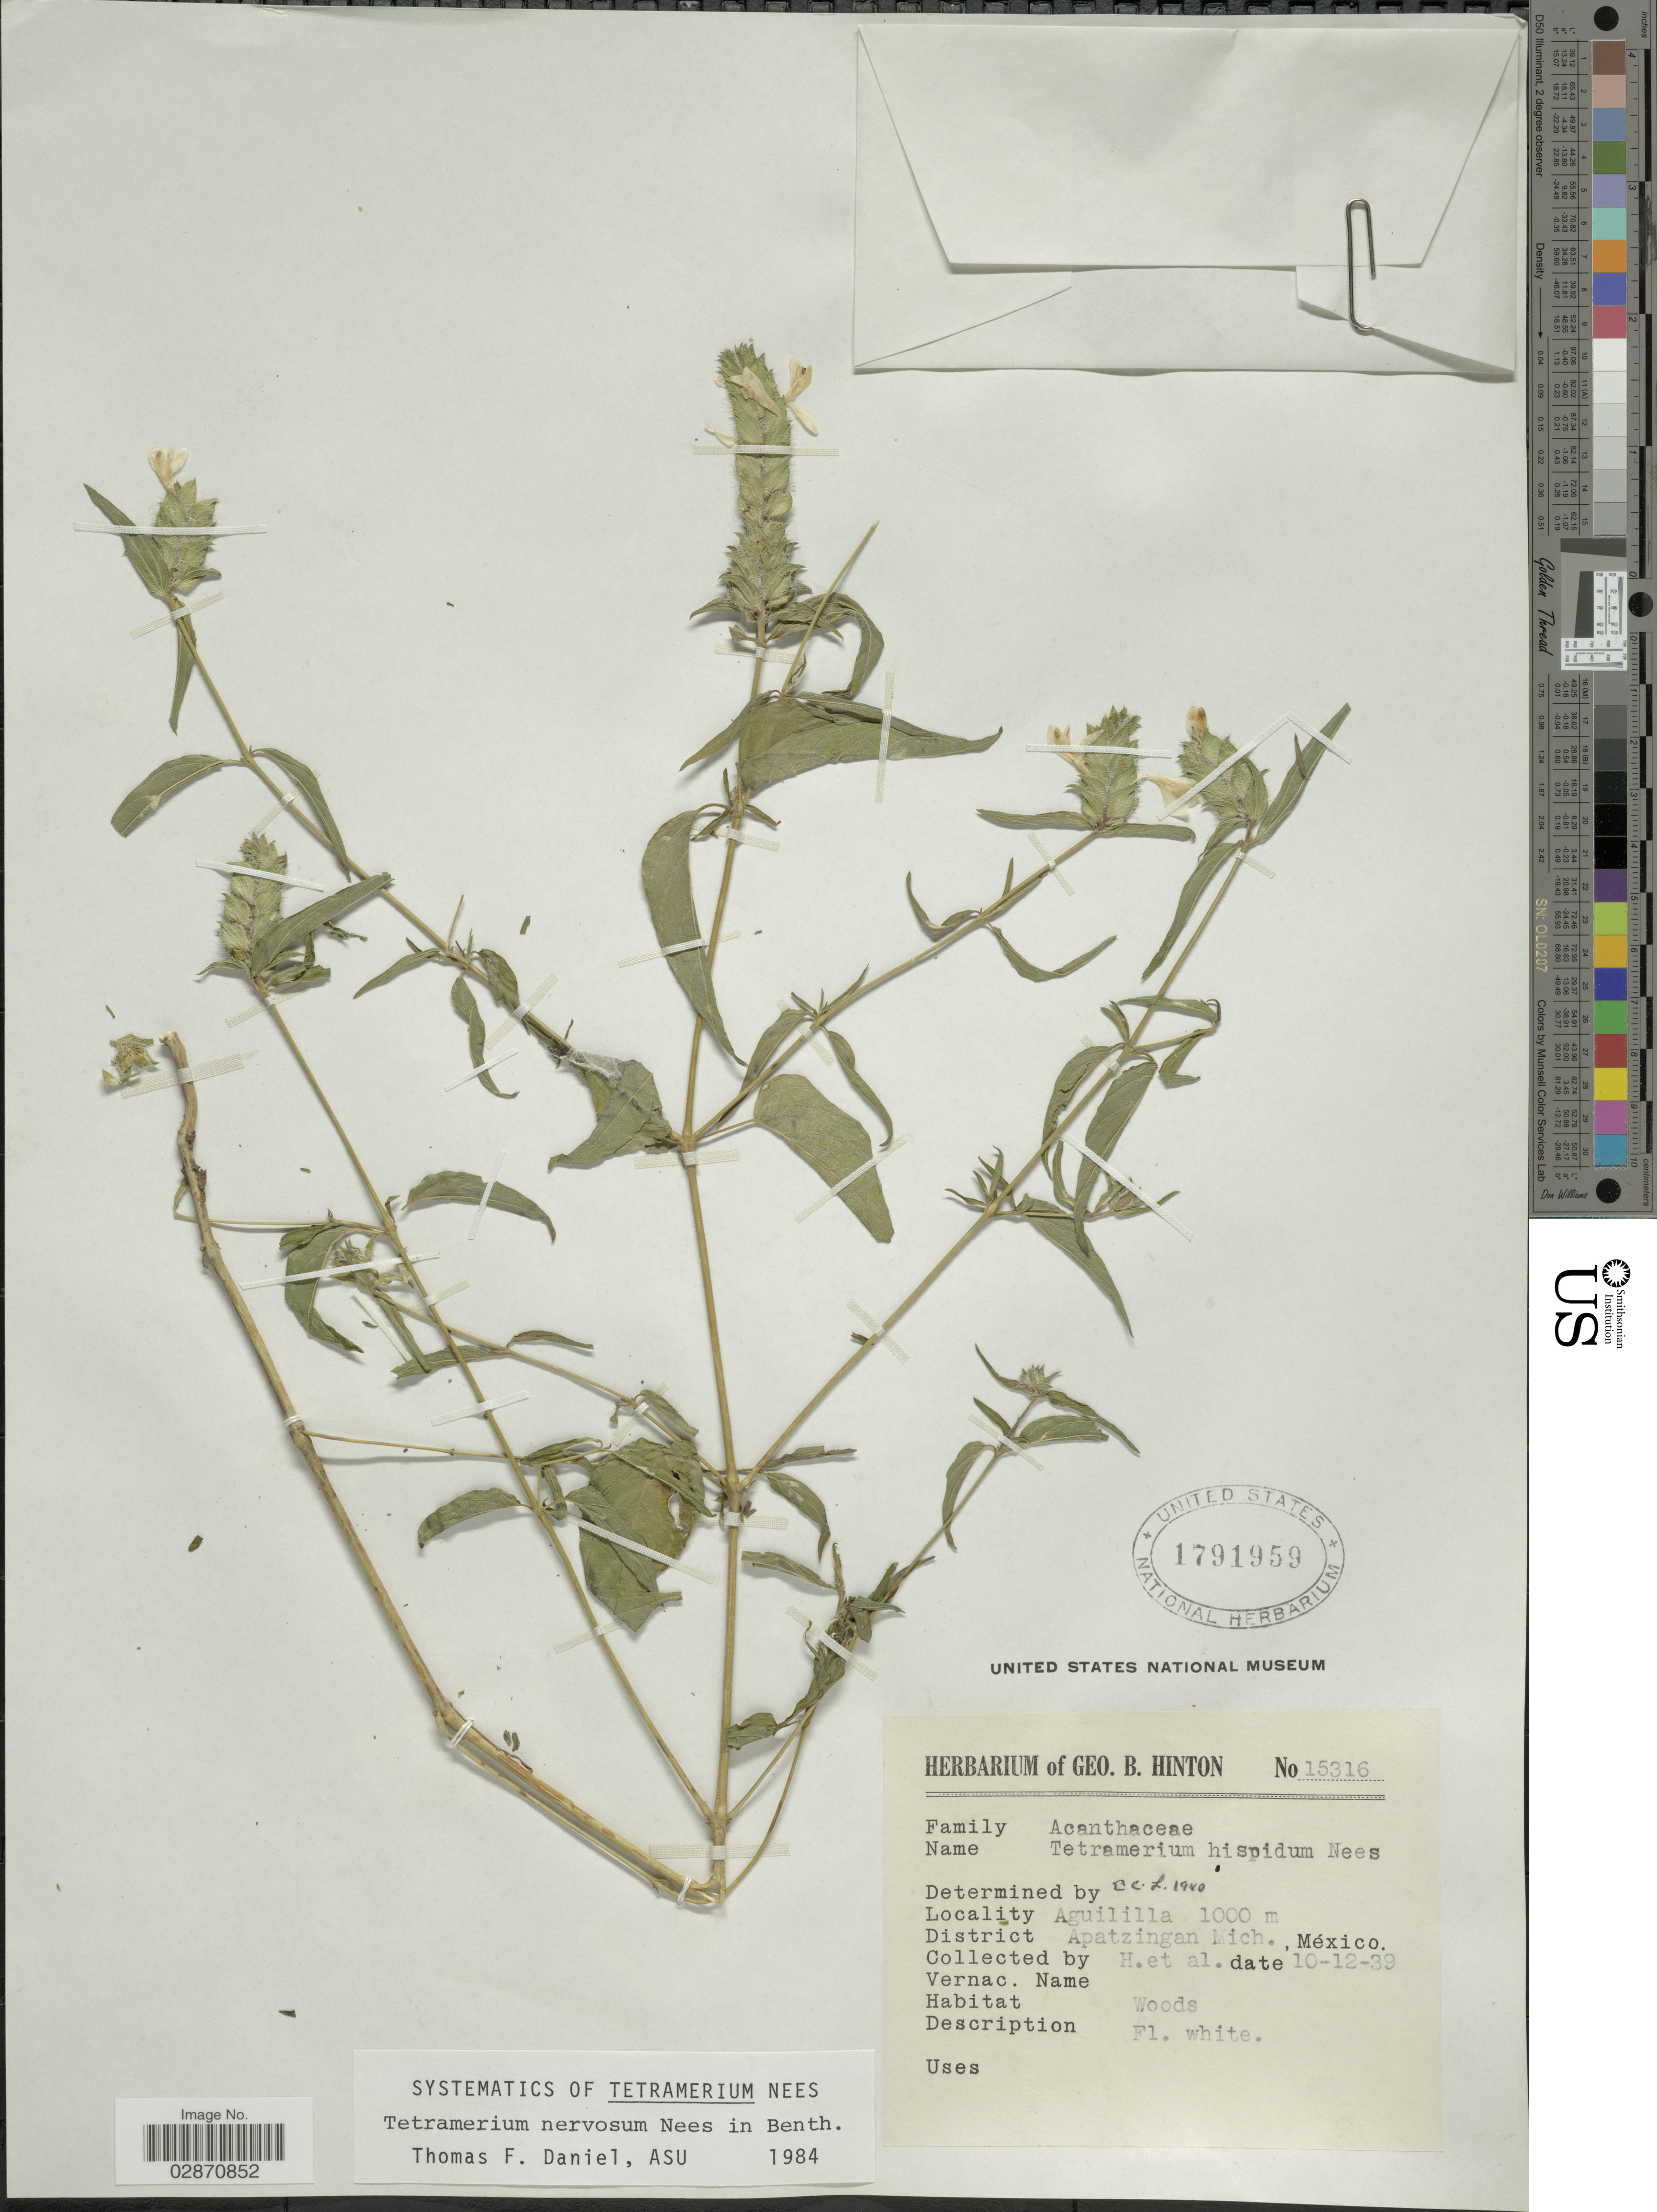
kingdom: Plantae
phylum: Tracheophyta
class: Magnoliopsida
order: Lamiales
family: Acanthaceae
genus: Tetramerium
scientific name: Tetramerium nervosum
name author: Nees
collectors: G. B. Hinton & et al.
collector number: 15316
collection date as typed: Transcribed d/m/y: 10/12/39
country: Mexico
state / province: Michoacán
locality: Aguililla. District Apatzingan Mich.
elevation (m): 1000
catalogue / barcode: US 1791959